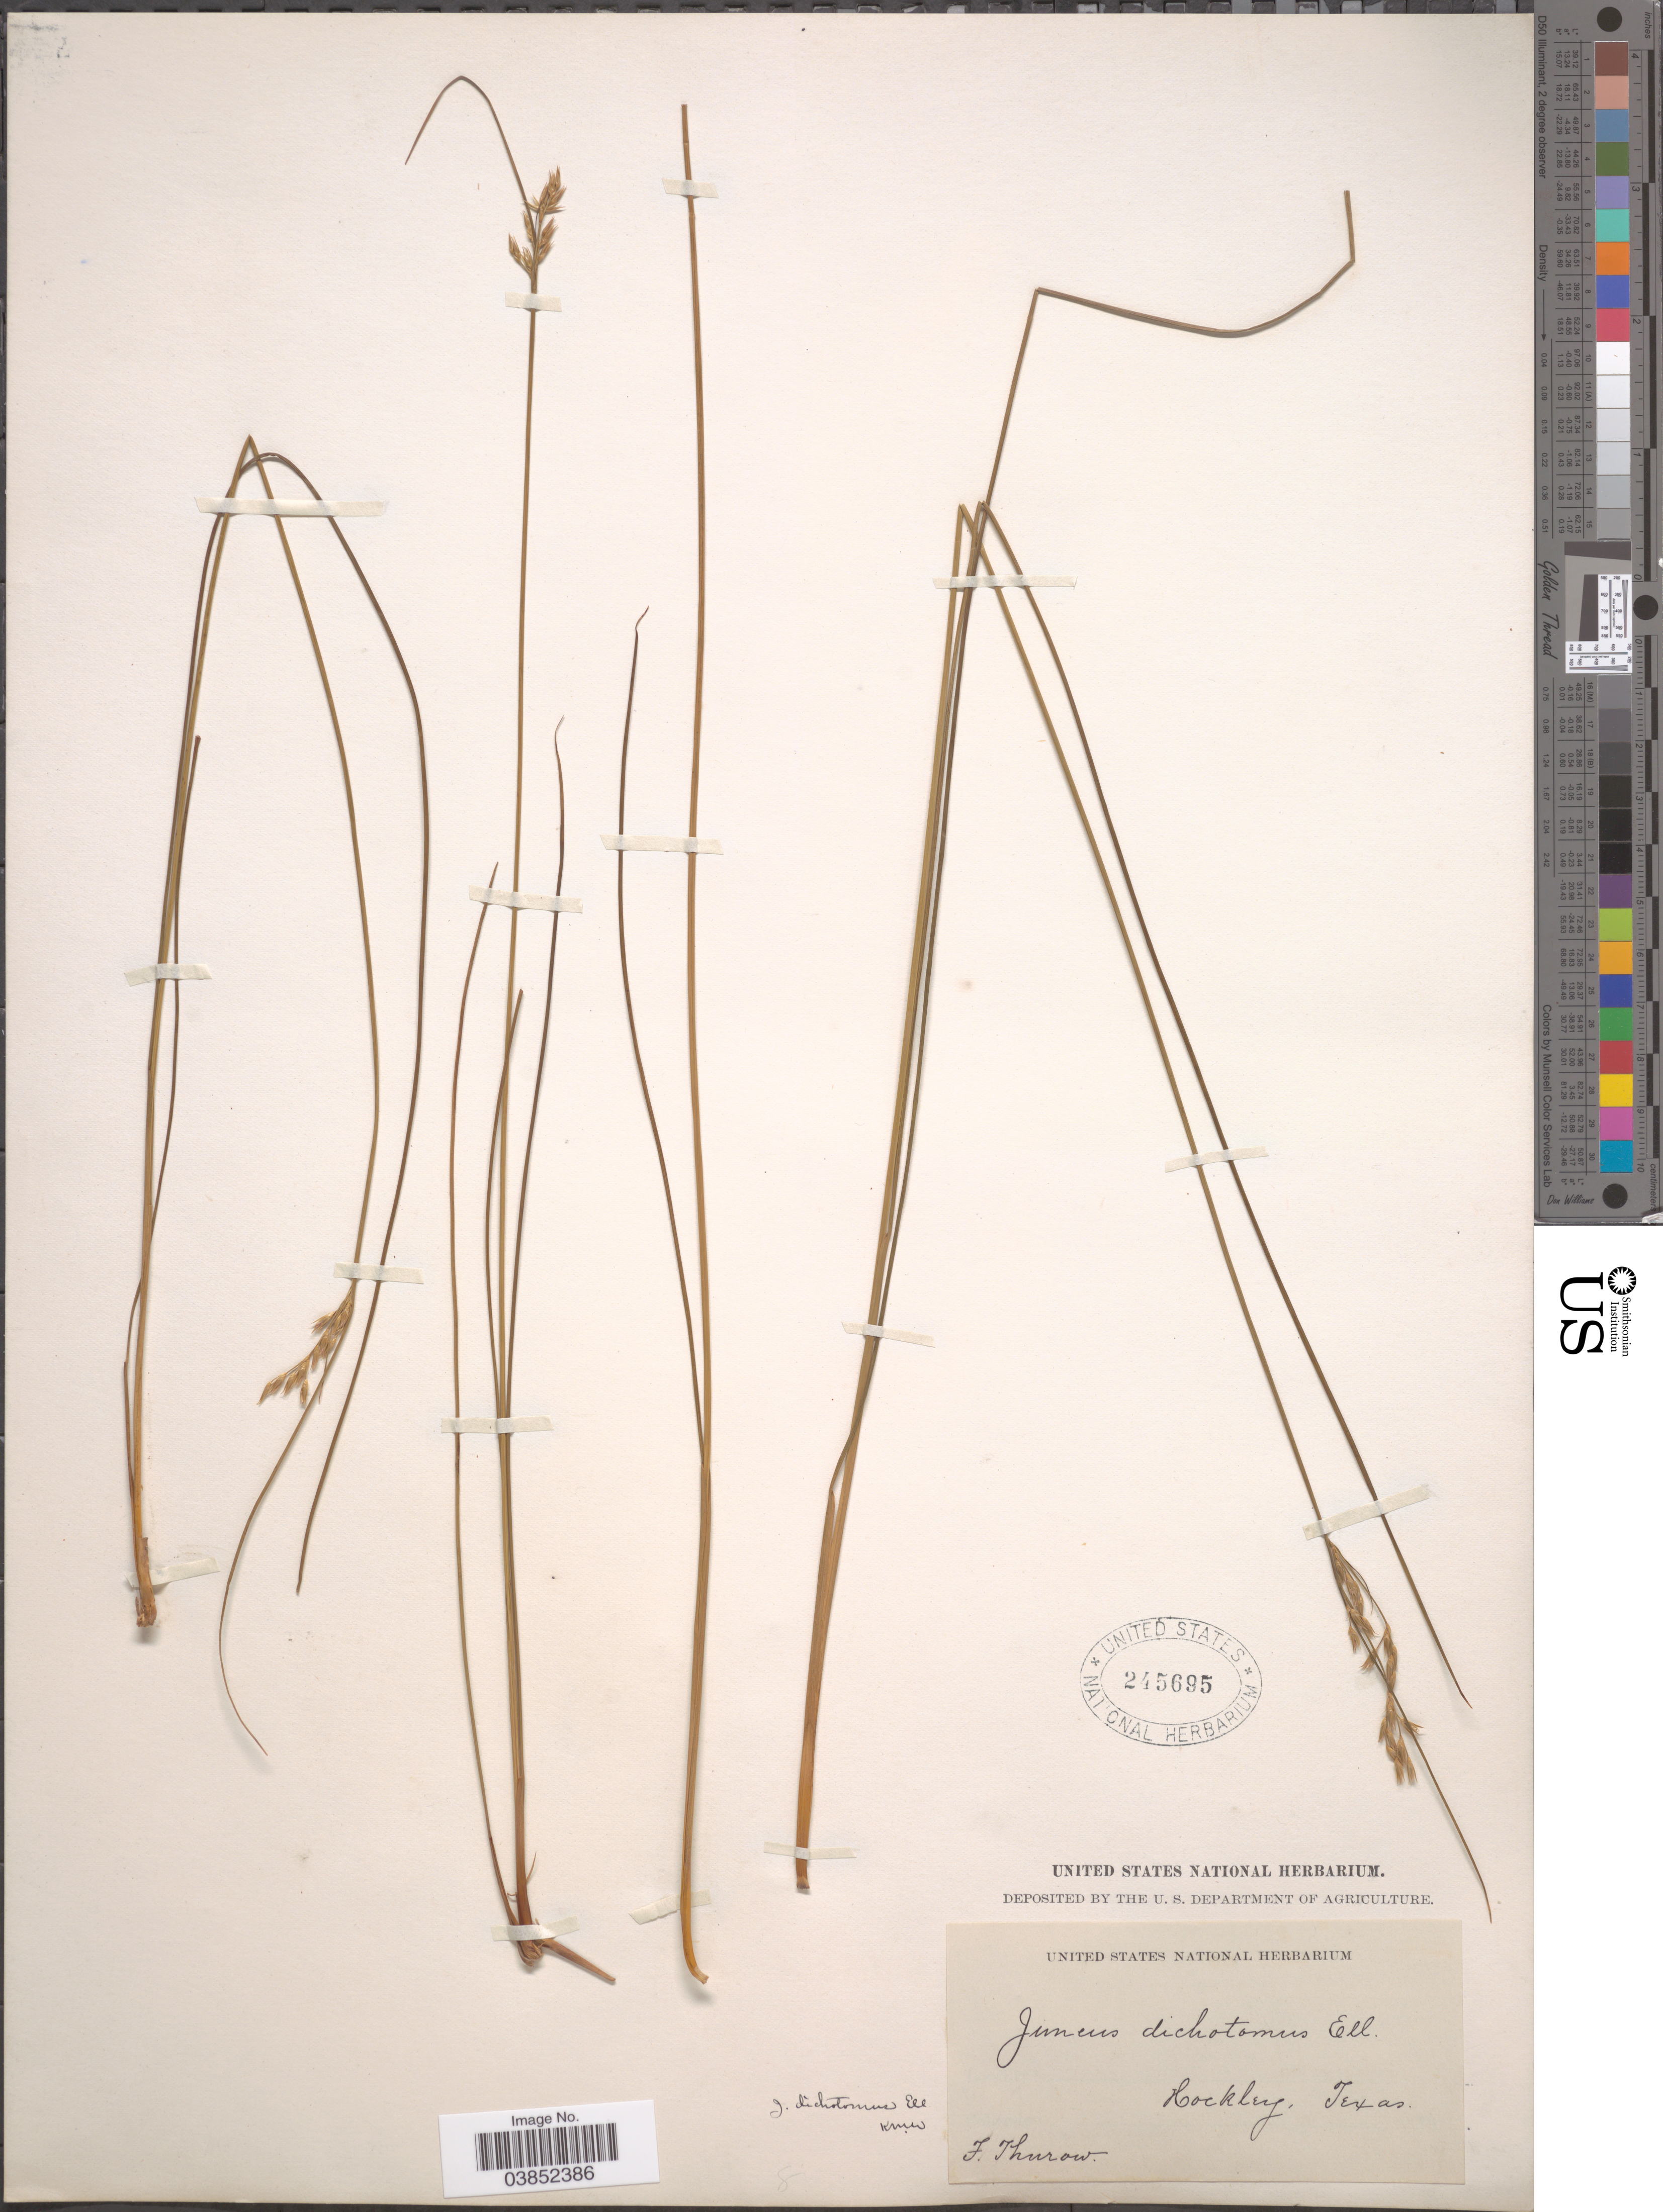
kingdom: Plantae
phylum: Tracheophyta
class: Liliopsida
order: Poales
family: Juncaceae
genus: Juncus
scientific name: Juncus dichotomus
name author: Elliott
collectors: F. W. Thurow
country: United States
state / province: Texas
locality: Rockley.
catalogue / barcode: US 245695